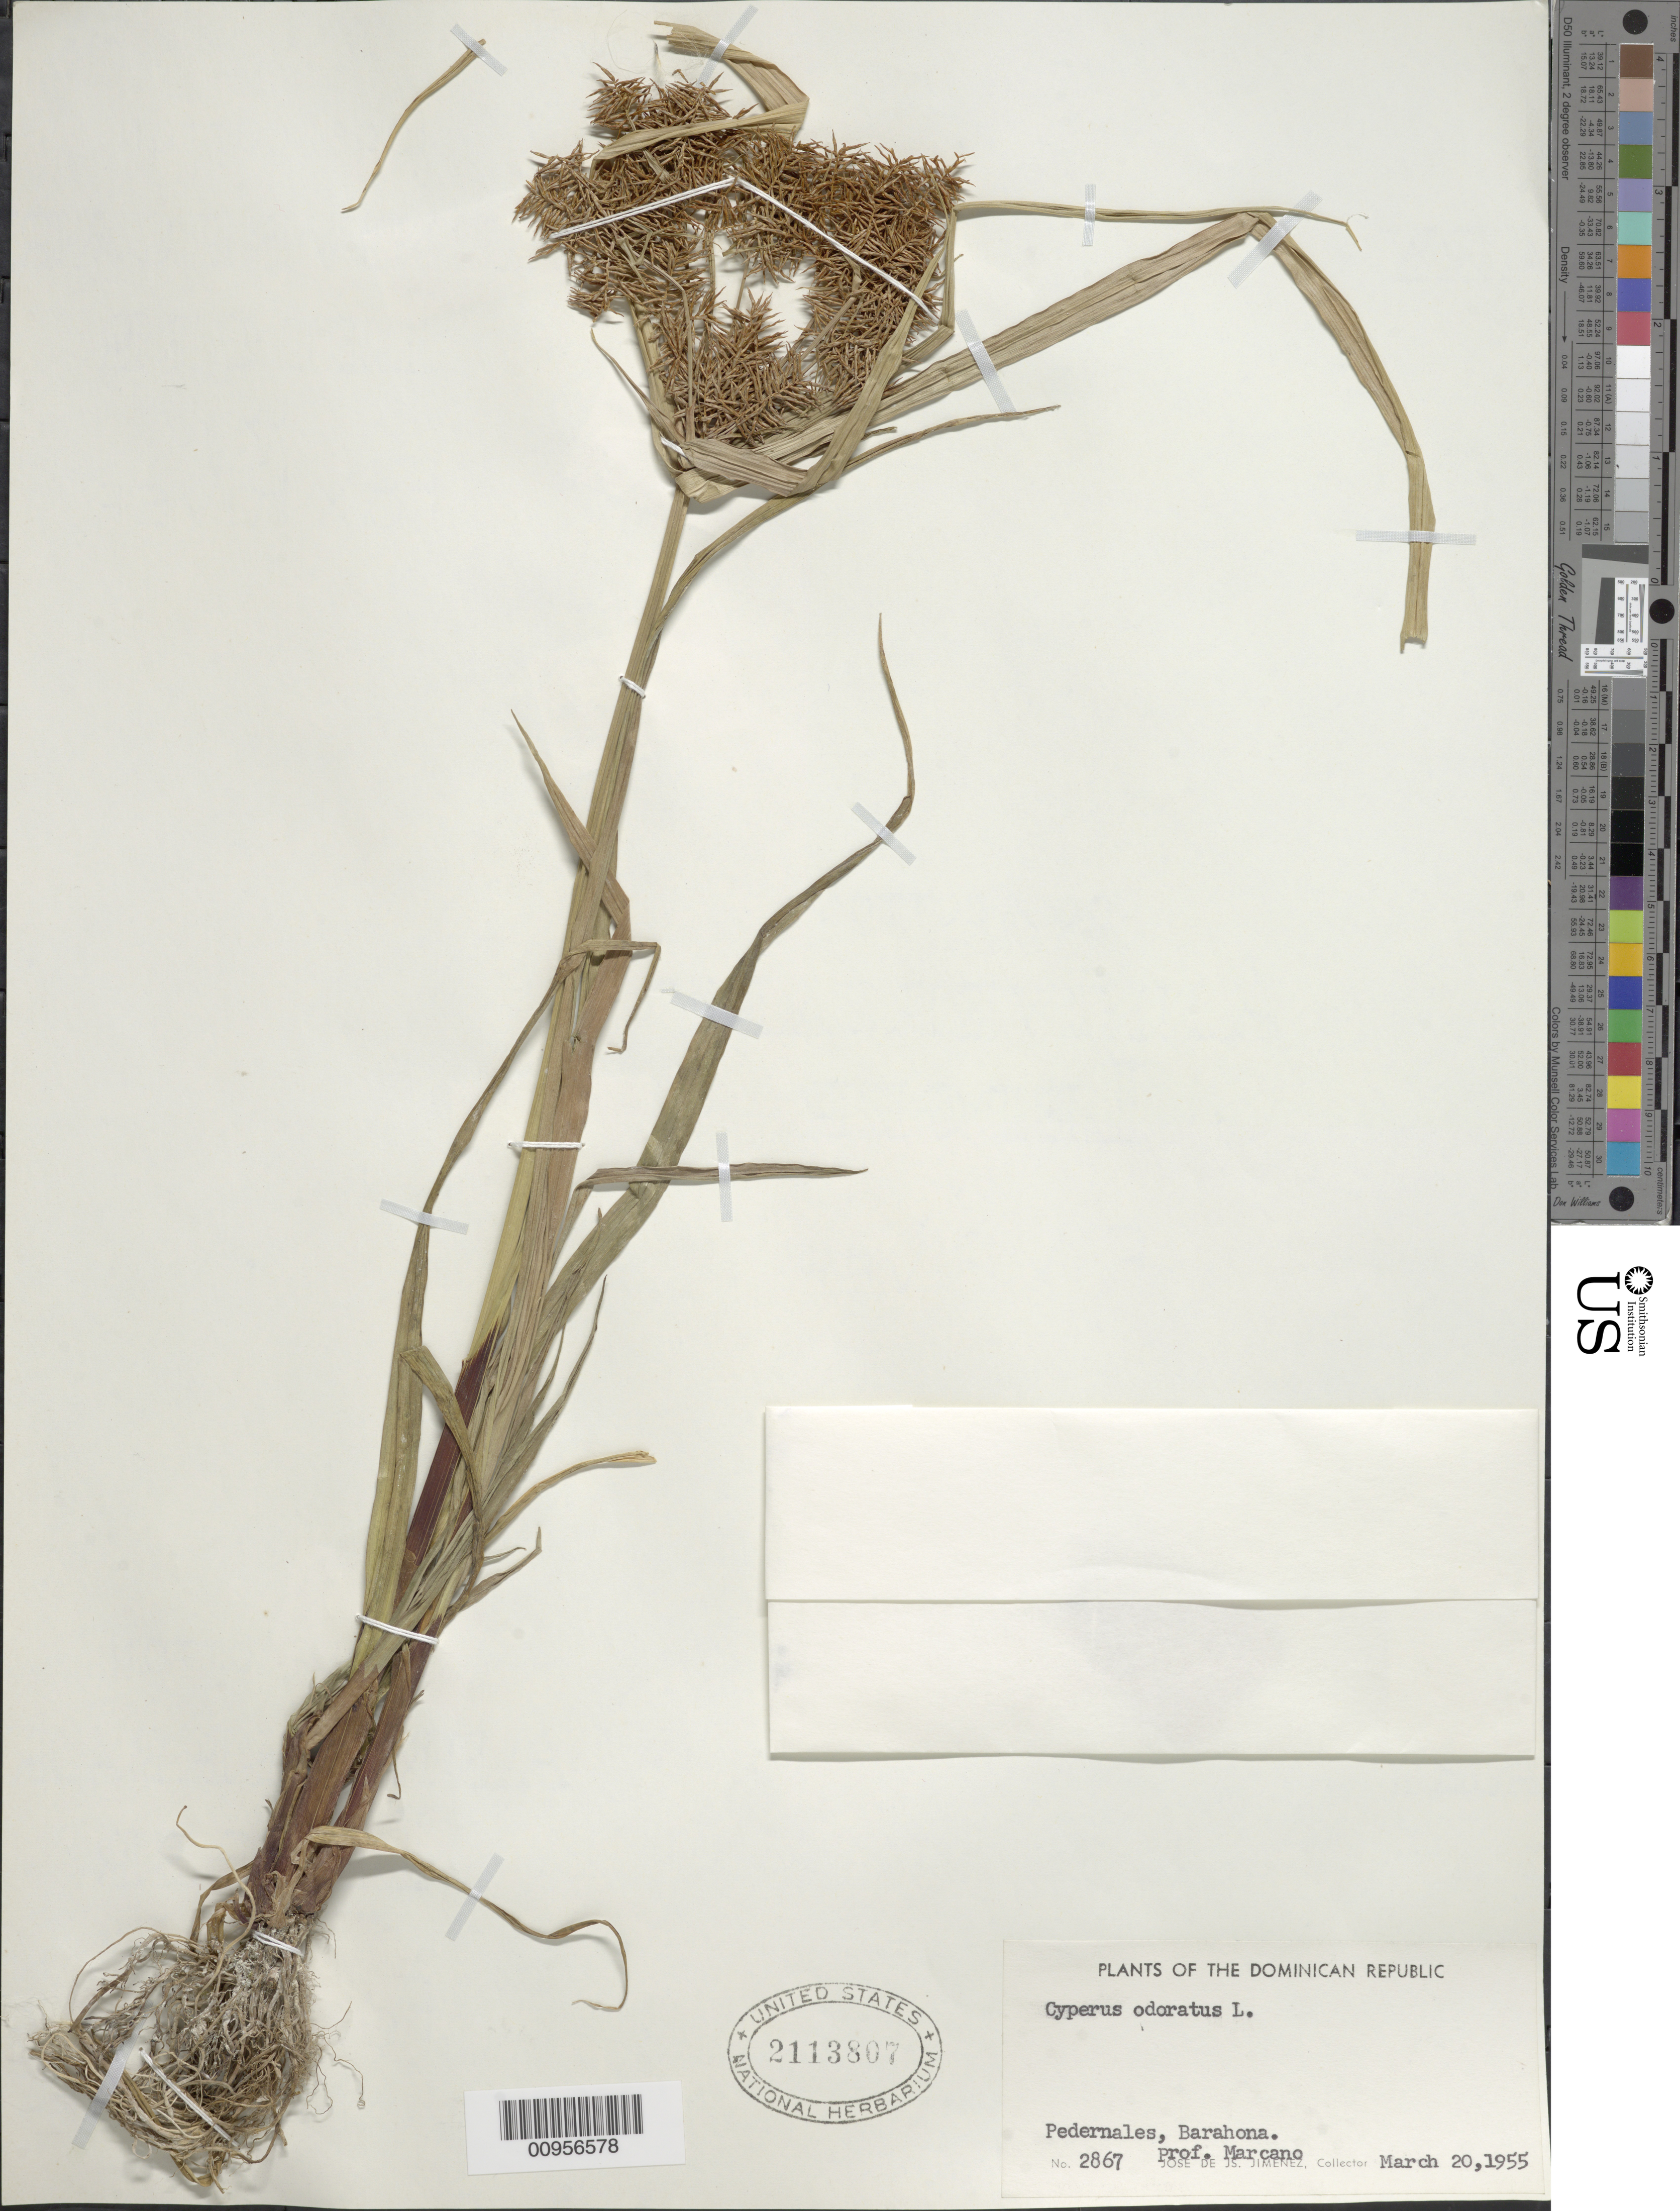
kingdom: Plantae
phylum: Tracheophyta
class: Liliopsida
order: Poales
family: Cyperaceae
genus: Cyperus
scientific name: Cyperus odoratus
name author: L.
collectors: J. J. Jiménez & P. Marcano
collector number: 2867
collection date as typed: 20 Mar 1955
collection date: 1955-03-20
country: Dominican Republic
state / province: Barahona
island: Hispaniola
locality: Pedernales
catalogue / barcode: US 2113807